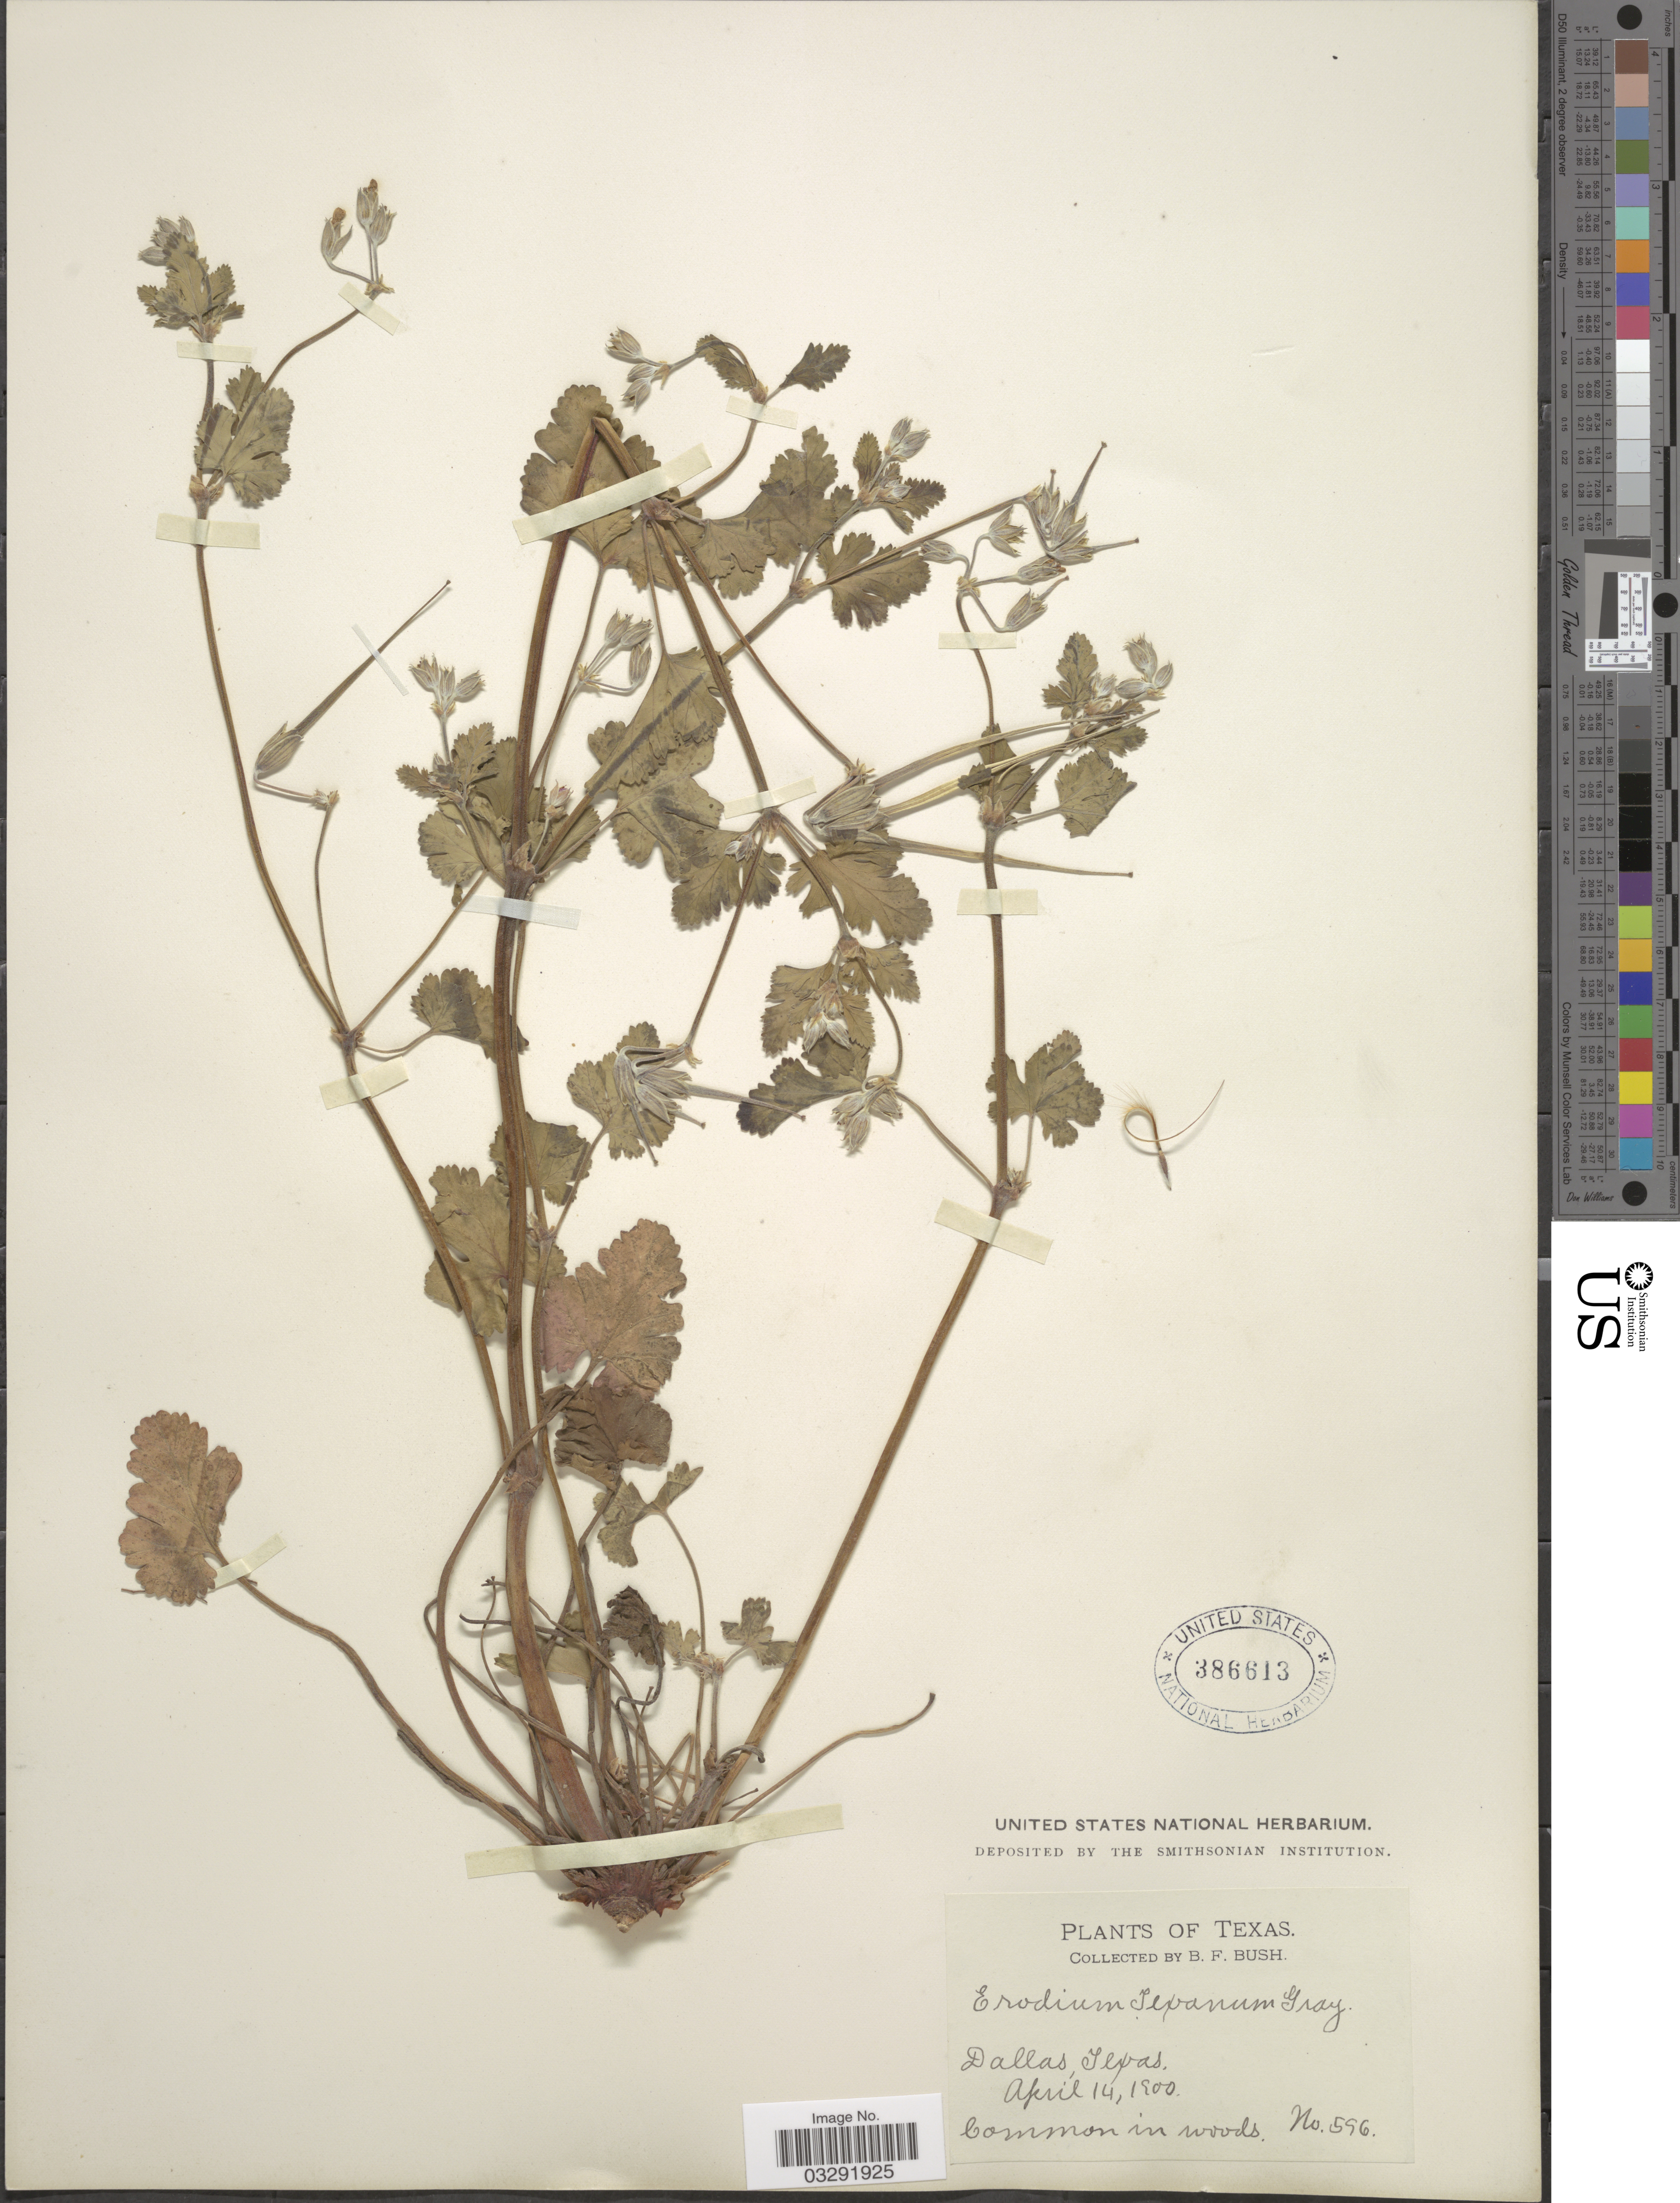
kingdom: Plantae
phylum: Tracheophyta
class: Magnoliopsida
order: Geraniales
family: Geraniaceae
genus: Erodium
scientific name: Erodium texanum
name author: A. Gray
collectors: B. F. Bush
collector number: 596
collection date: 1900-04-14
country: United States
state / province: Texas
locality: Dallas.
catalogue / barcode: US 386613